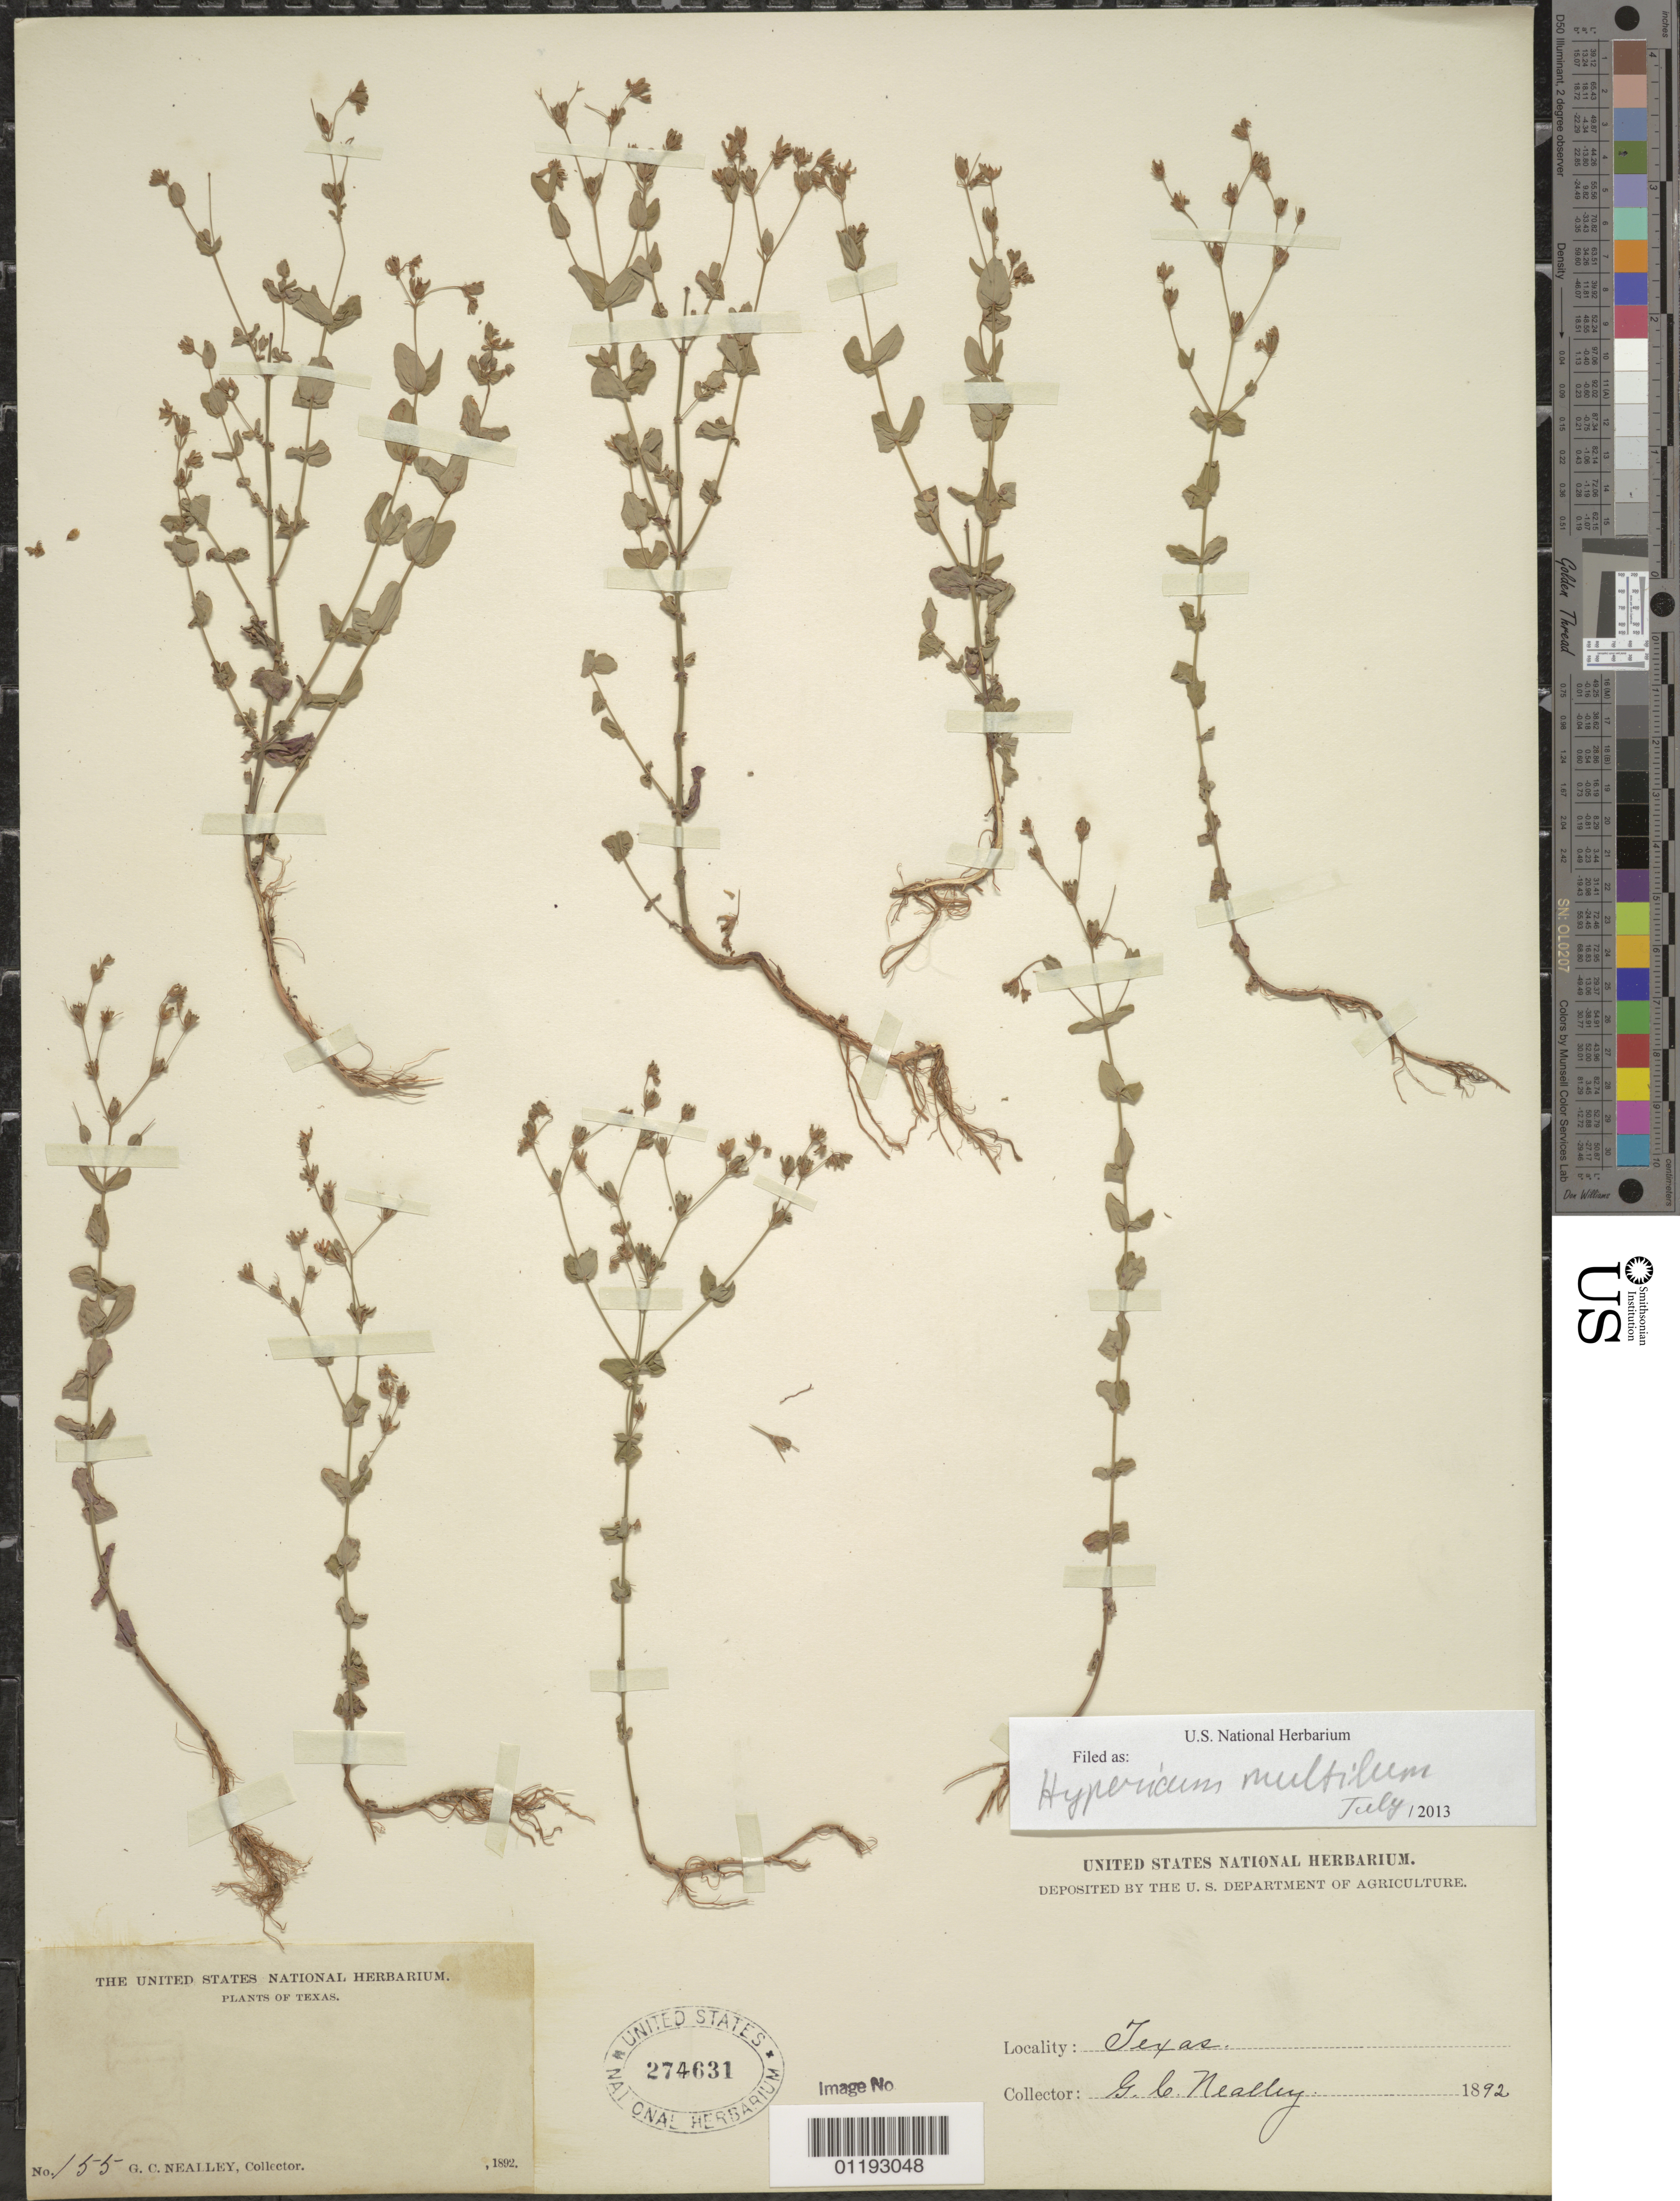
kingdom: Plantae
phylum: Tracheophyta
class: Magnoliopsida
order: Malpighiales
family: Hypericaceae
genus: Hypericum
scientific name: Hypericum mutilum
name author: L.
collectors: G. C. Nealley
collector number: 155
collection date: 1892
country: United States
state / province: Texas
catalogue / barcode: US 274631